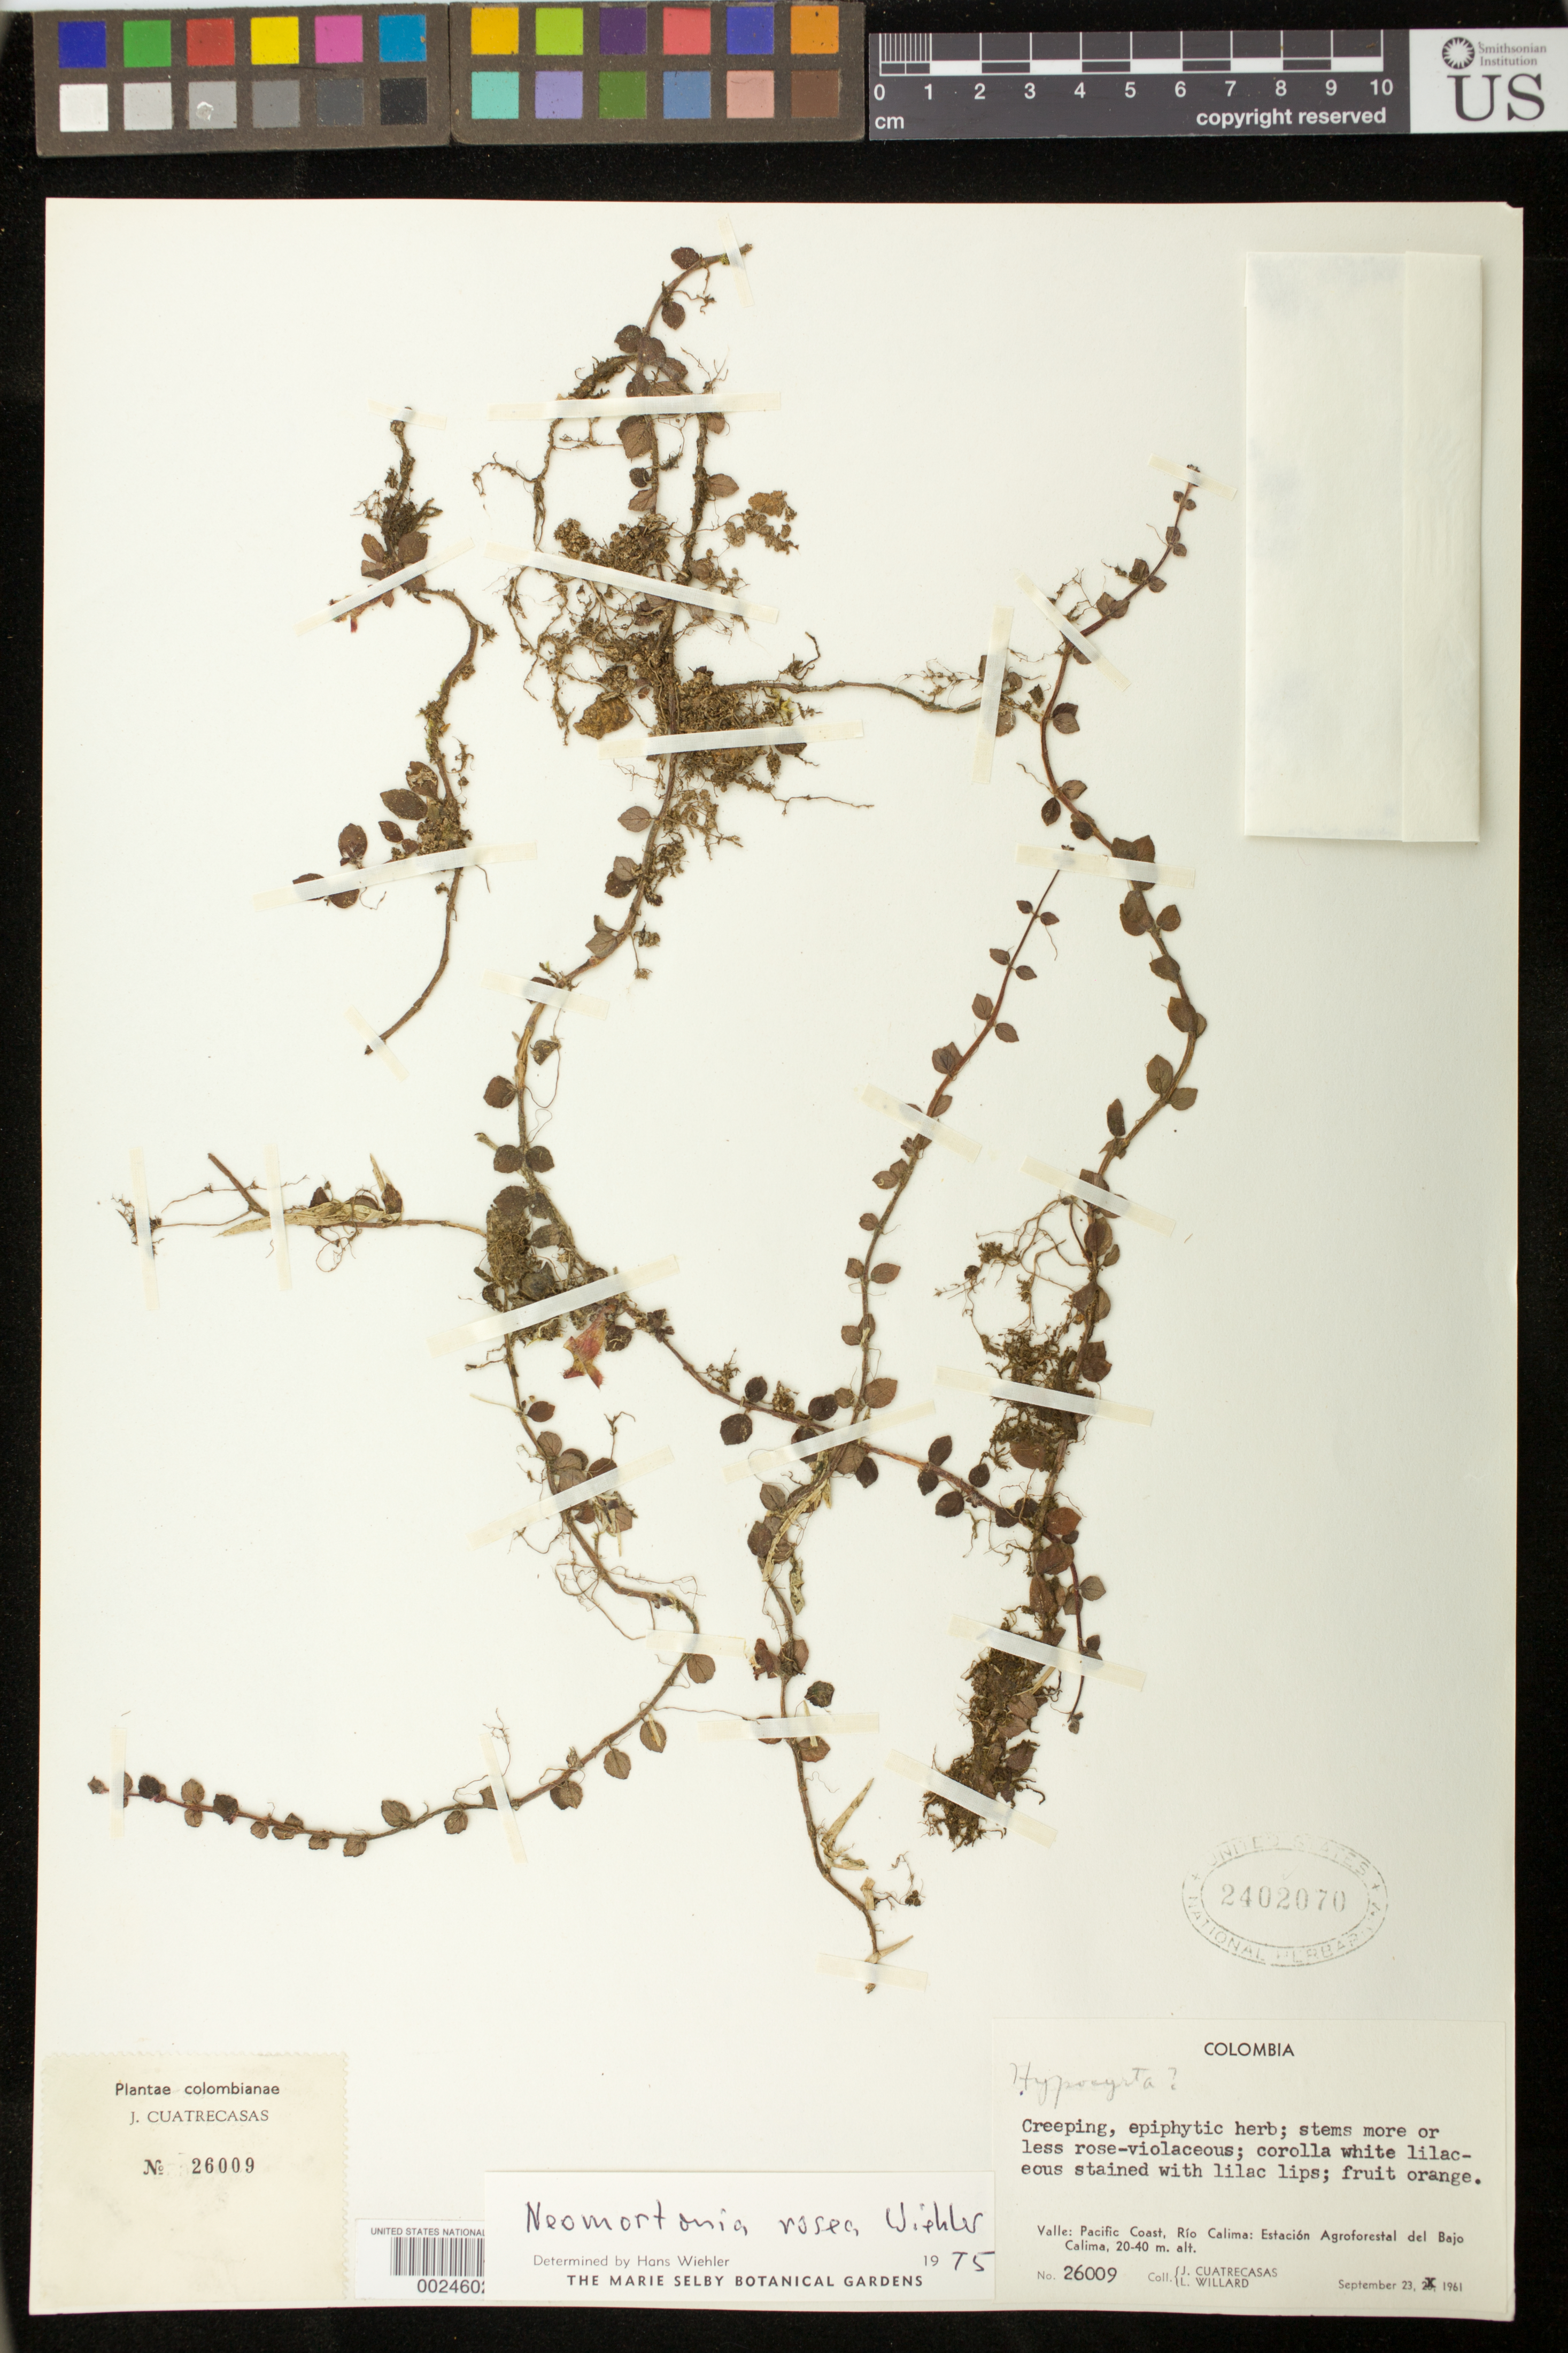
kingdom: Plantae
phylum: Tracheophyta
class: Magnoliopsida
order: Lamiales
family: Gesneriaceae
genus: Neomortonia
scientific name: Neomortonia rosea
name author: Wiehler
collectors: J. Cuatrecasas & L. Willard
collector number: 26009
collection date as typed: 23 Sep 1961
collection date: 1961-09-23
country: Colombia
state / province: Valle del Cauca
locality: Pacific coast, Rio Calima, Estacion Agroforestal del Bajo Calima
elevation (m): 20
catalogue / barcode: US 2402070